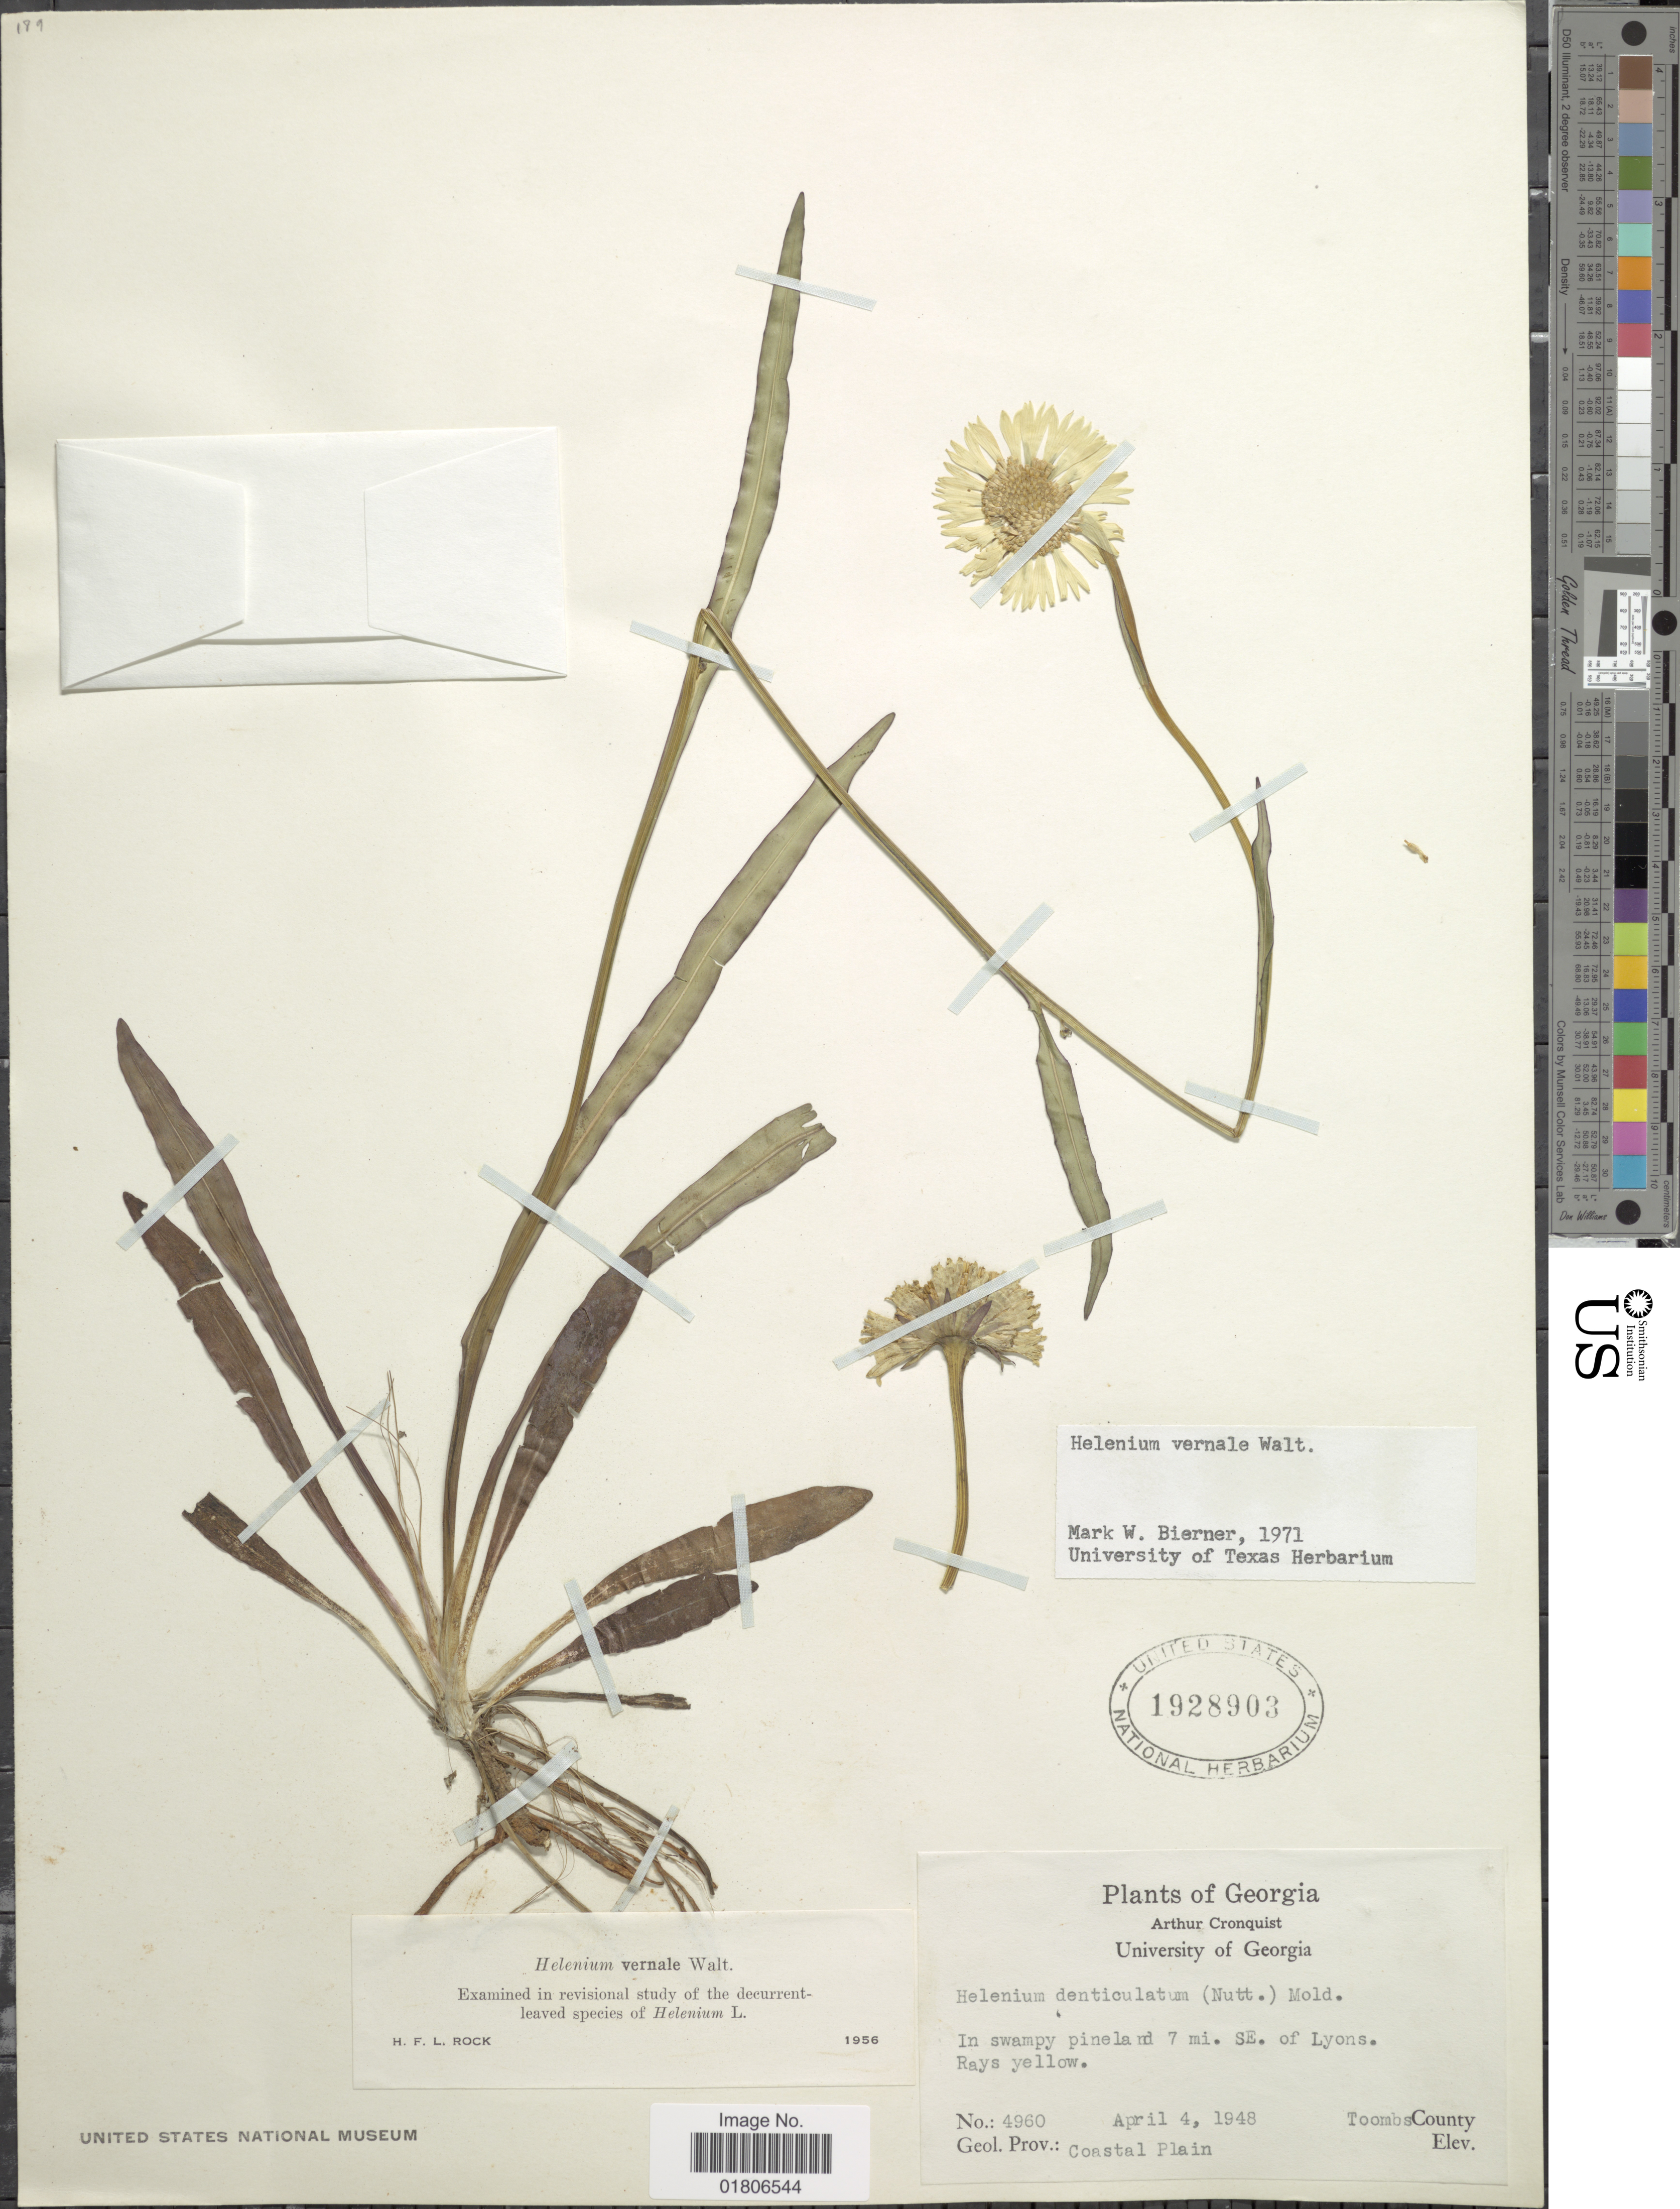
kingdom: Plantae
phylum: Tracheophyta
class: Magnoliopsida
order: Asterales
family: Asteraceae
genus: Helenium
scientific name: Helenium vernale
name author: Walter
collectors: A. J. Cronquist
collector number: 4960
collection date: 1948-04-04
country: United States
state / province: Georgia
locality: Toombs County. Coastal Plain. 7 mi. SE. of Lyons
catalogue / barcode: US 1928903